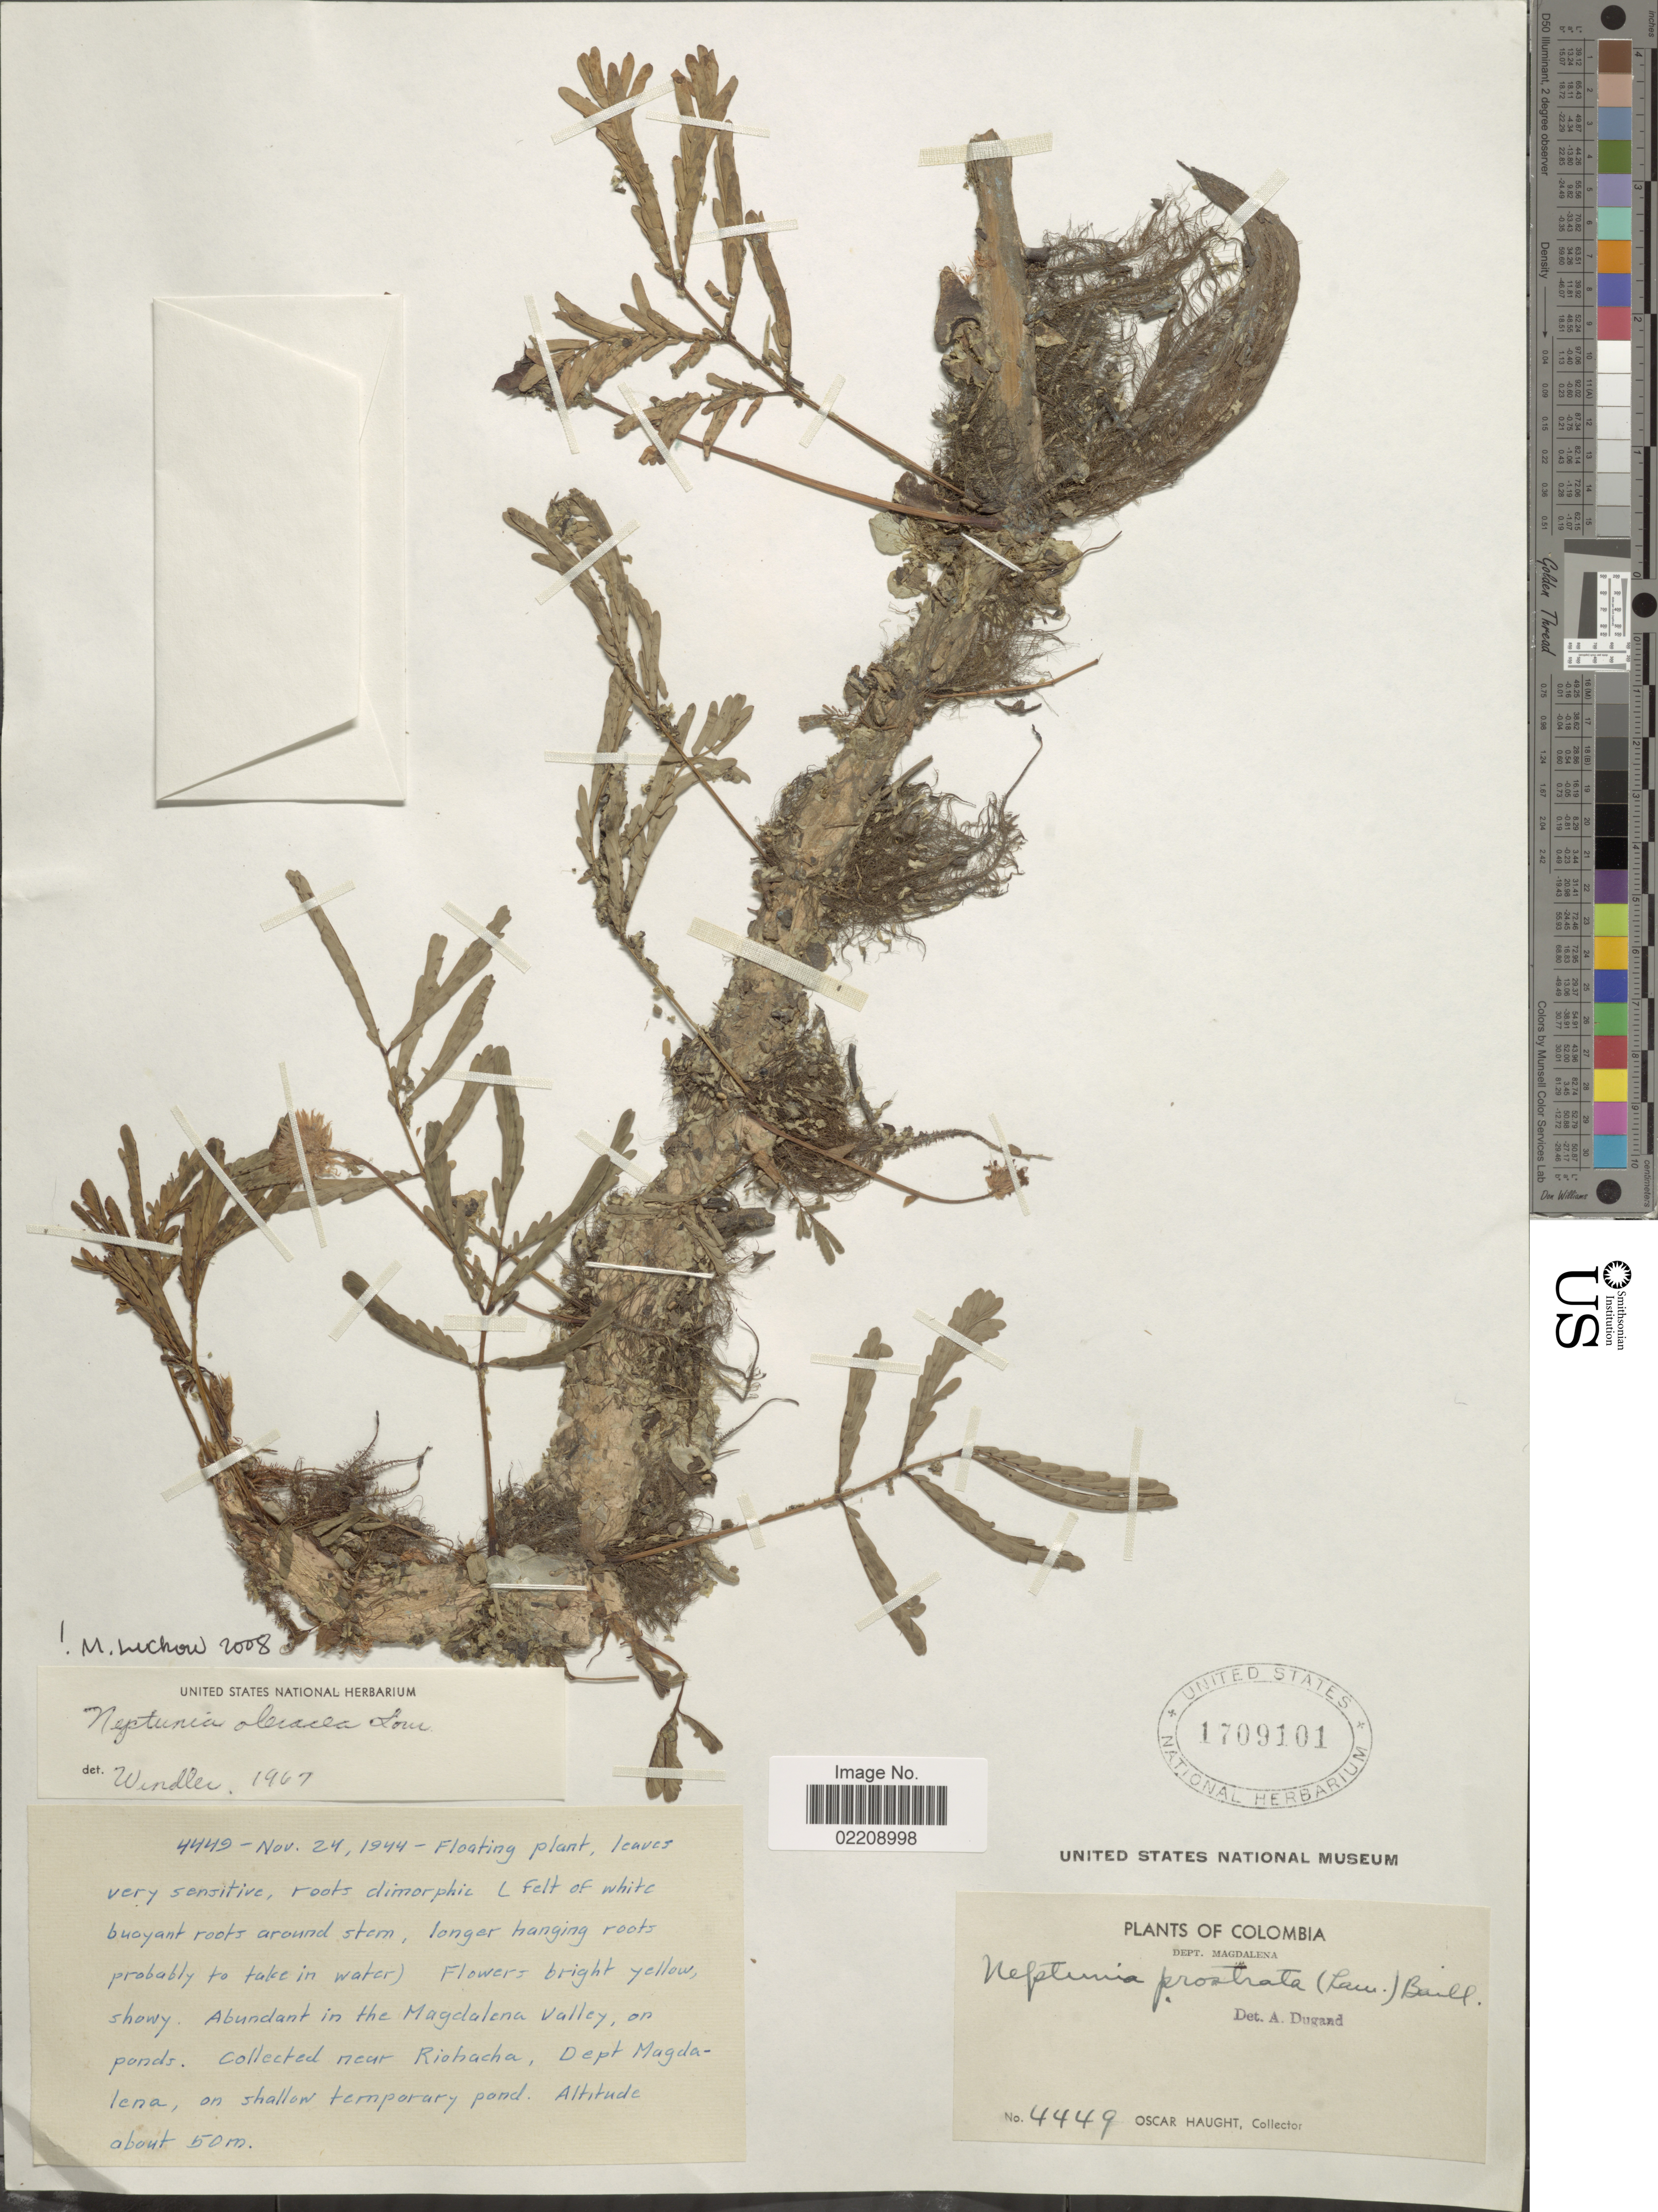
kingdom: Plantae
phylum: Tracheophyta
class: Magnoliopsida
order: Fabales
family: Fabaceae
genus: Neptunia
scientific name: Neptunia oleracea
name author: Lour.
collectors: O. L. Haught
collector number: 4449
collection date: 1944-11-24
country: Colombia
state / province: Magdalena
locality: Abundant in the Magdalena Valley, on ponds. Near Riohacha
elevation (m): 50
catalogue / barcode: US 1709101